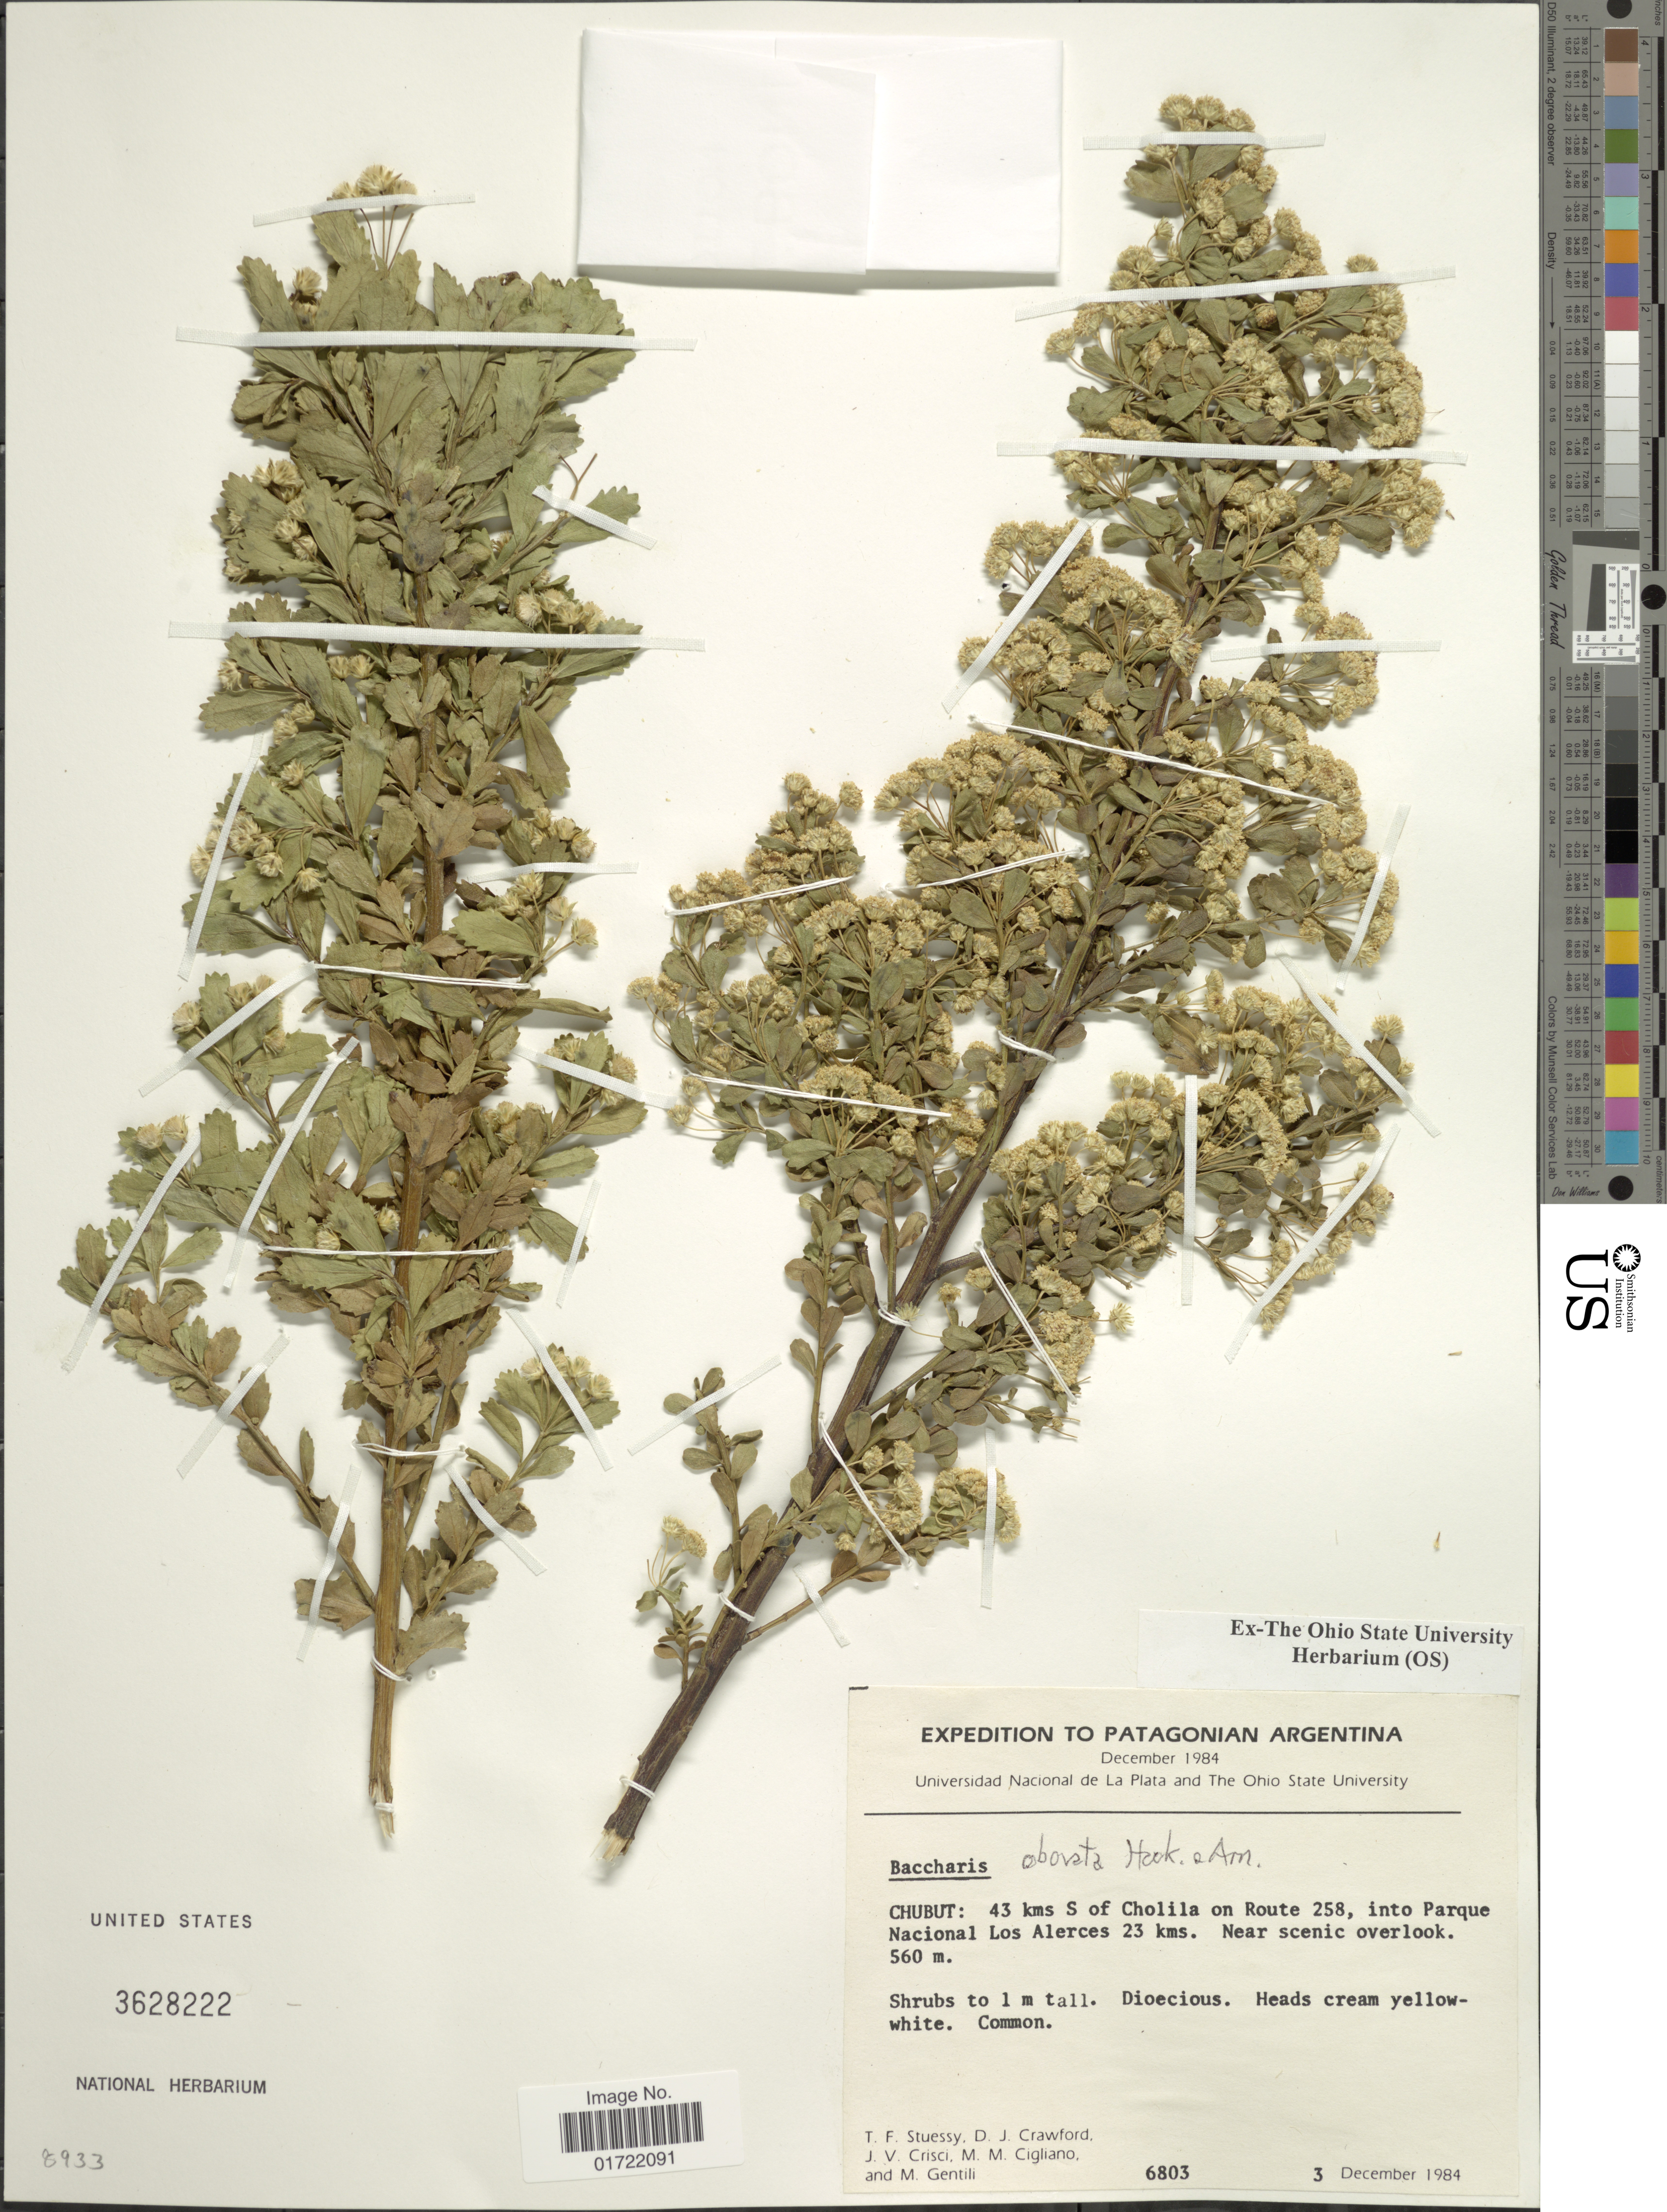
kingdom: Plantae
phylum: Tracheophyta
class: Magnoliopsida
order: Asterales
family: Asteraceae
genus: Baccharis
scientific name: Baccharis chilco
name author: Kunth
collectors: T. Stuessy, D. Crawford, J. Crisci, M. Cigliano & M. Gentili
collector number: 6803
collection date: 1984-12-03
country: Argentina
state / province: Chubut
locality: Patagonian, 34 km S of Cholila on Route 258, into Parque Nacional Los Alerces 23 kms., Near scenic overlook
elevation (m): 560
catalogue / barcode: US 3628222